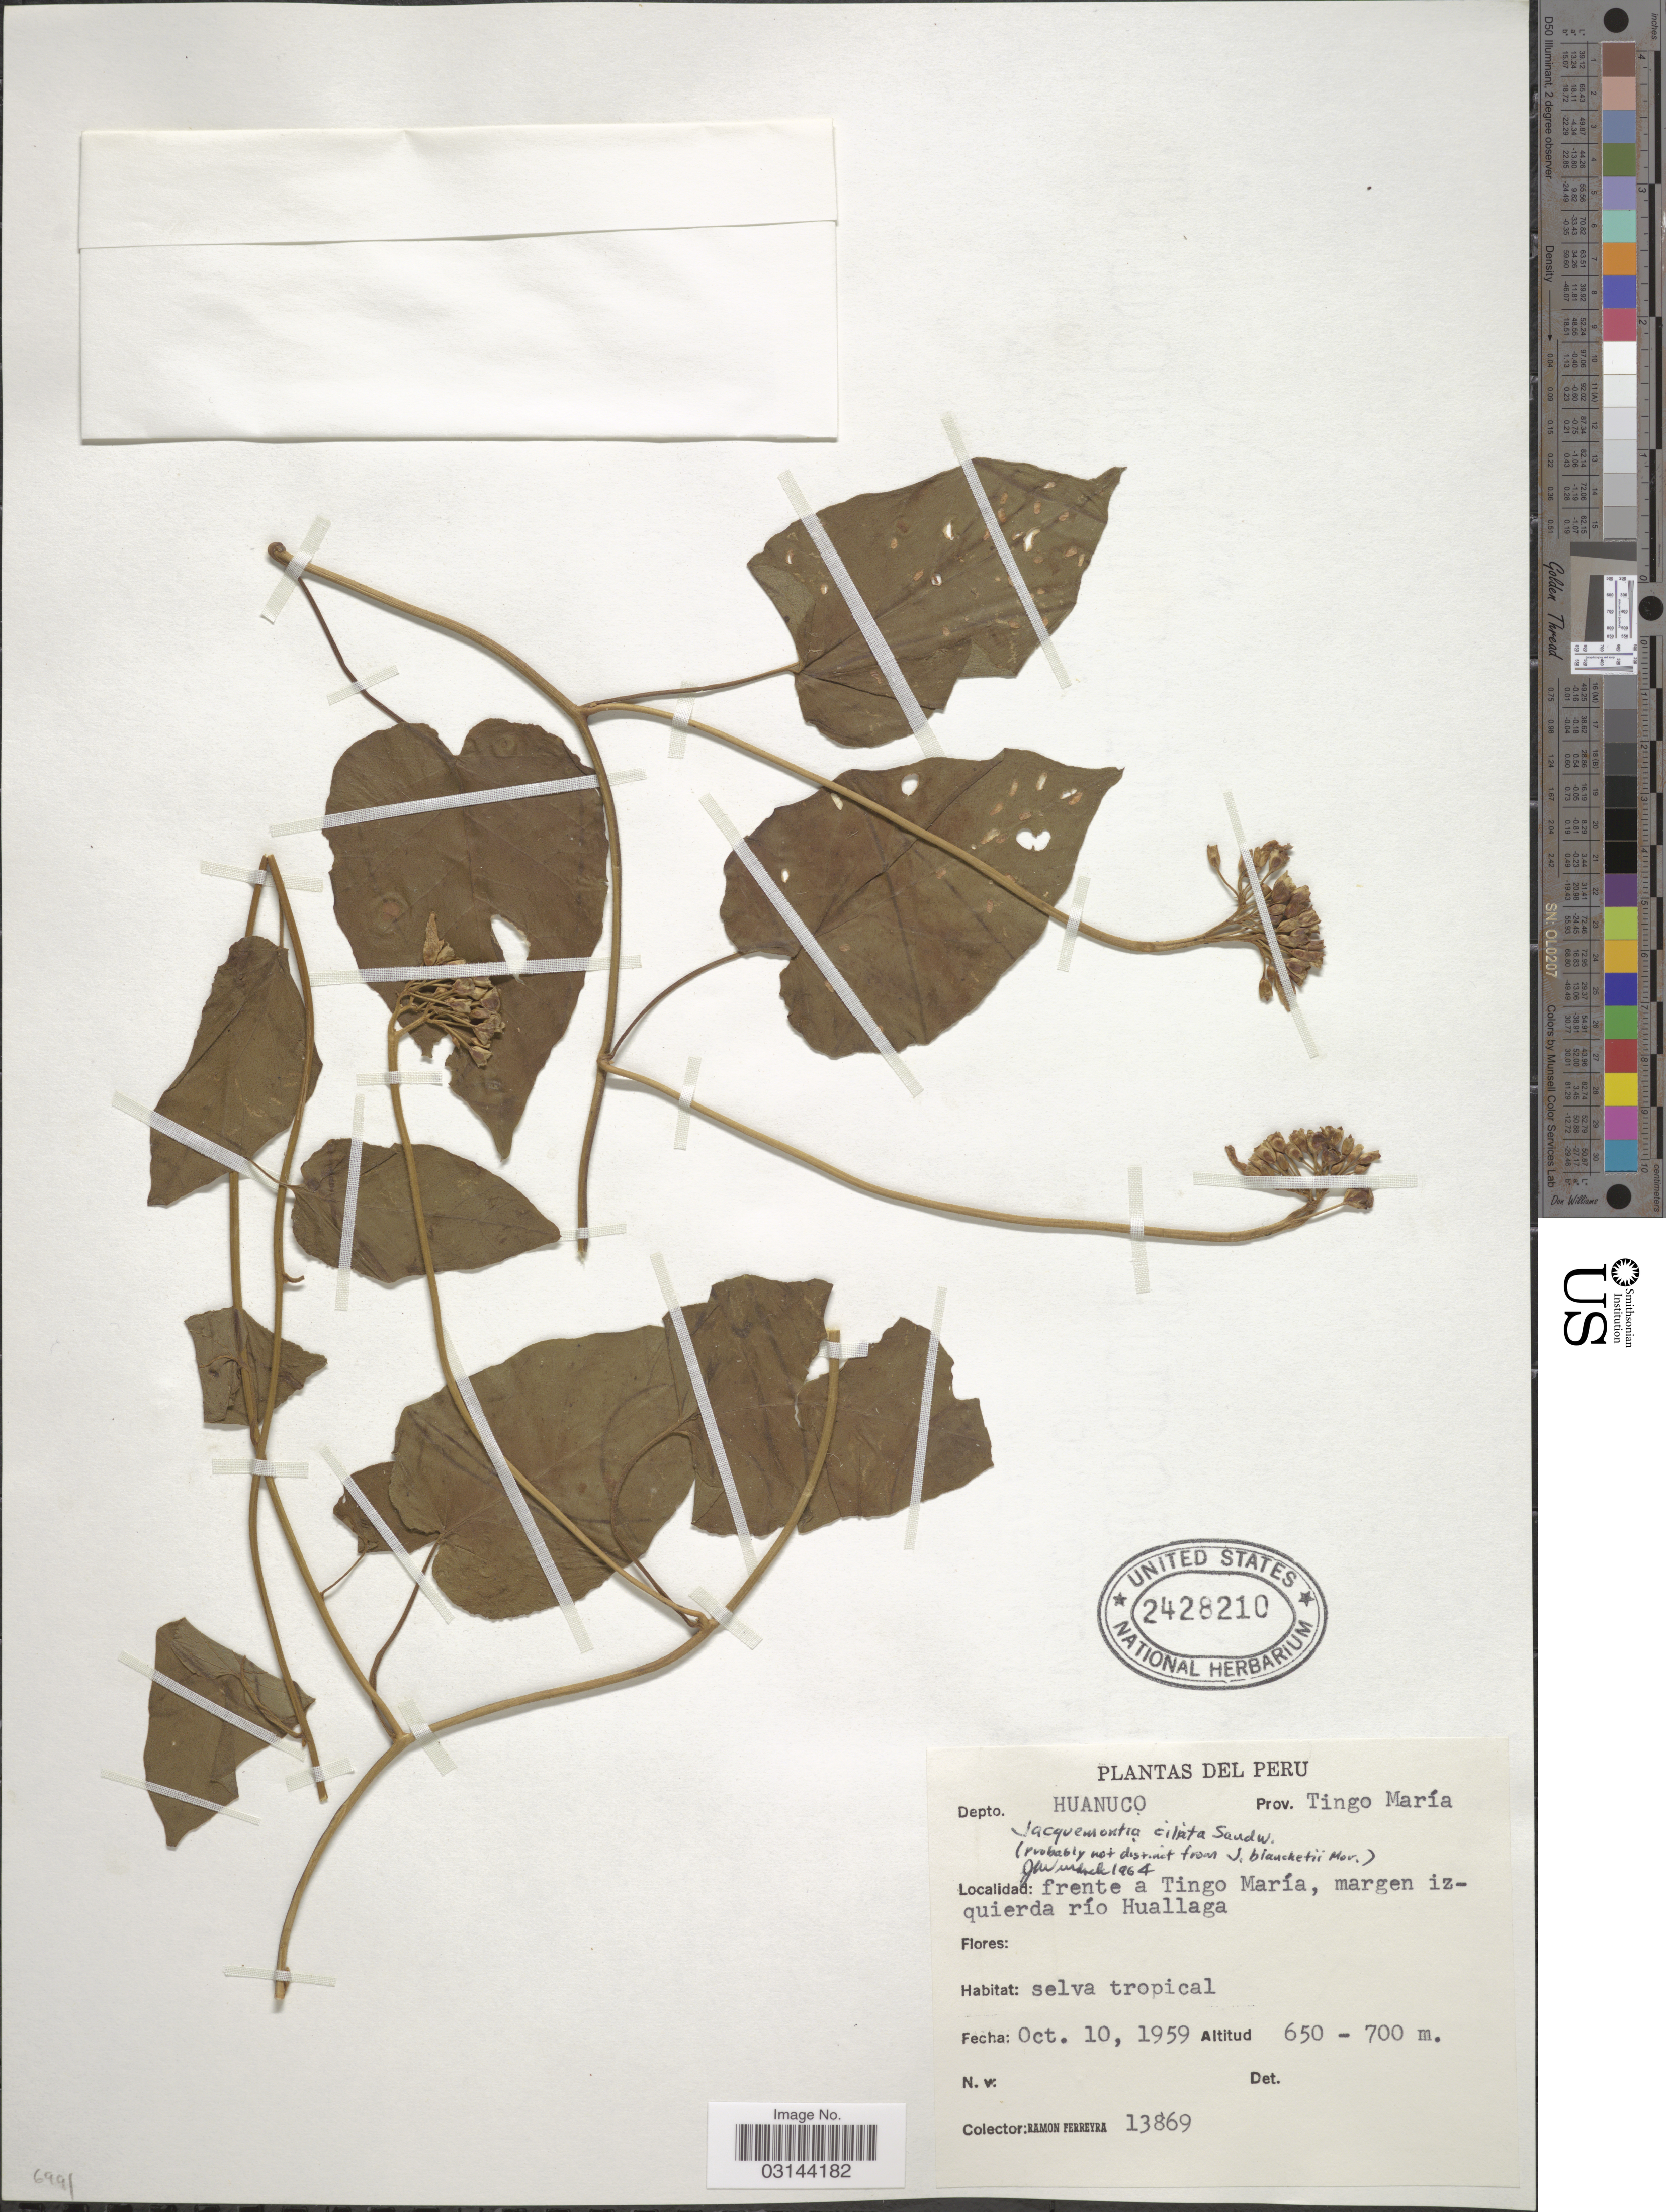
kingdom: Plantae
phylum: Tracheophyta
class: Magnoliopsida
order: Solanales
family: Convolvulaceae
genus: Jacquemontia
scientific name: Jacquemontia ciliata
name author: Sandwith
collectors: R. A. Ferreyra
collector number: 13869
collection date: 1959-10-10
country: Peru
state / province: Huánuco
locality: Depto. Huanuco, Prov. Tingo María, frente a Tingo María, margen izquierda río Huallaga.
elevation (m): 650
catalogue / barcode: US 2428210